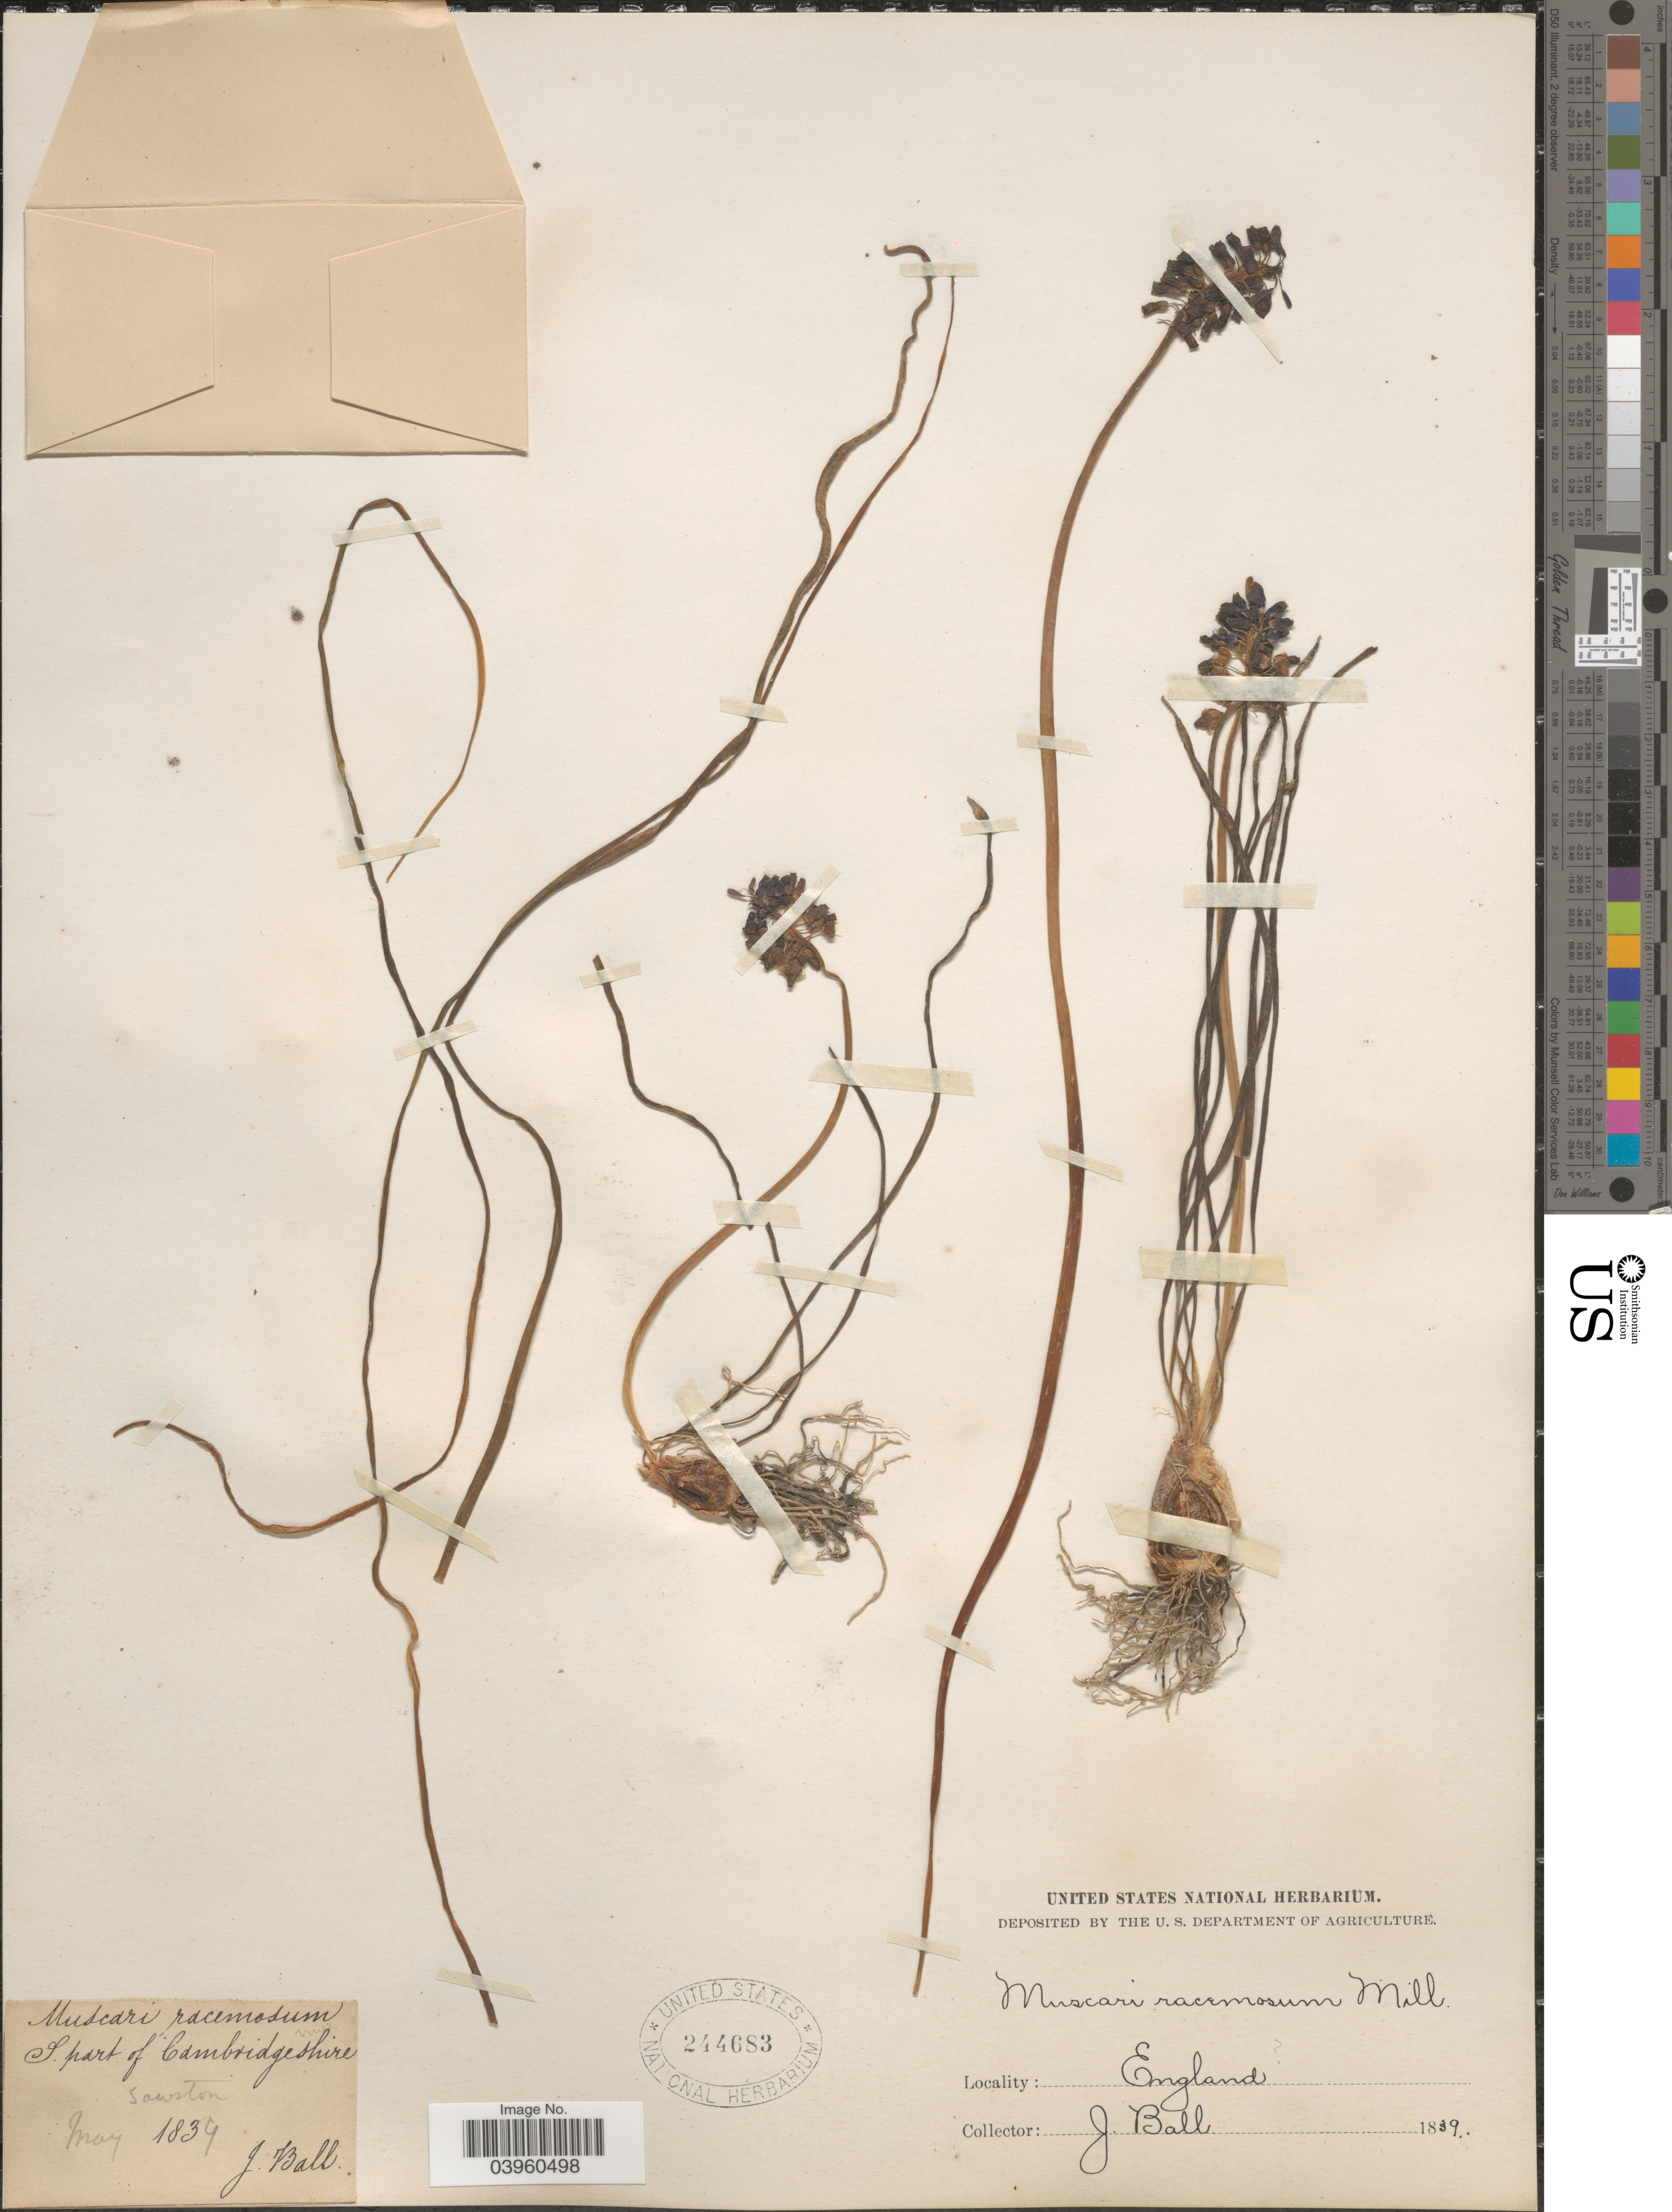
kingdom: Plantae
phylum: Tracheophyta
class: Liliopsida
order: Asparagales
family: Asparagaceae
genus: Muscari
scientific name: Muscari racemosum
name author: (L.) Mill.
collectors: J. Ball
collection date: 1839-05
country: United Kingdom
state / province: England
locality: Sawston.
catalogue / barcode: US 244683